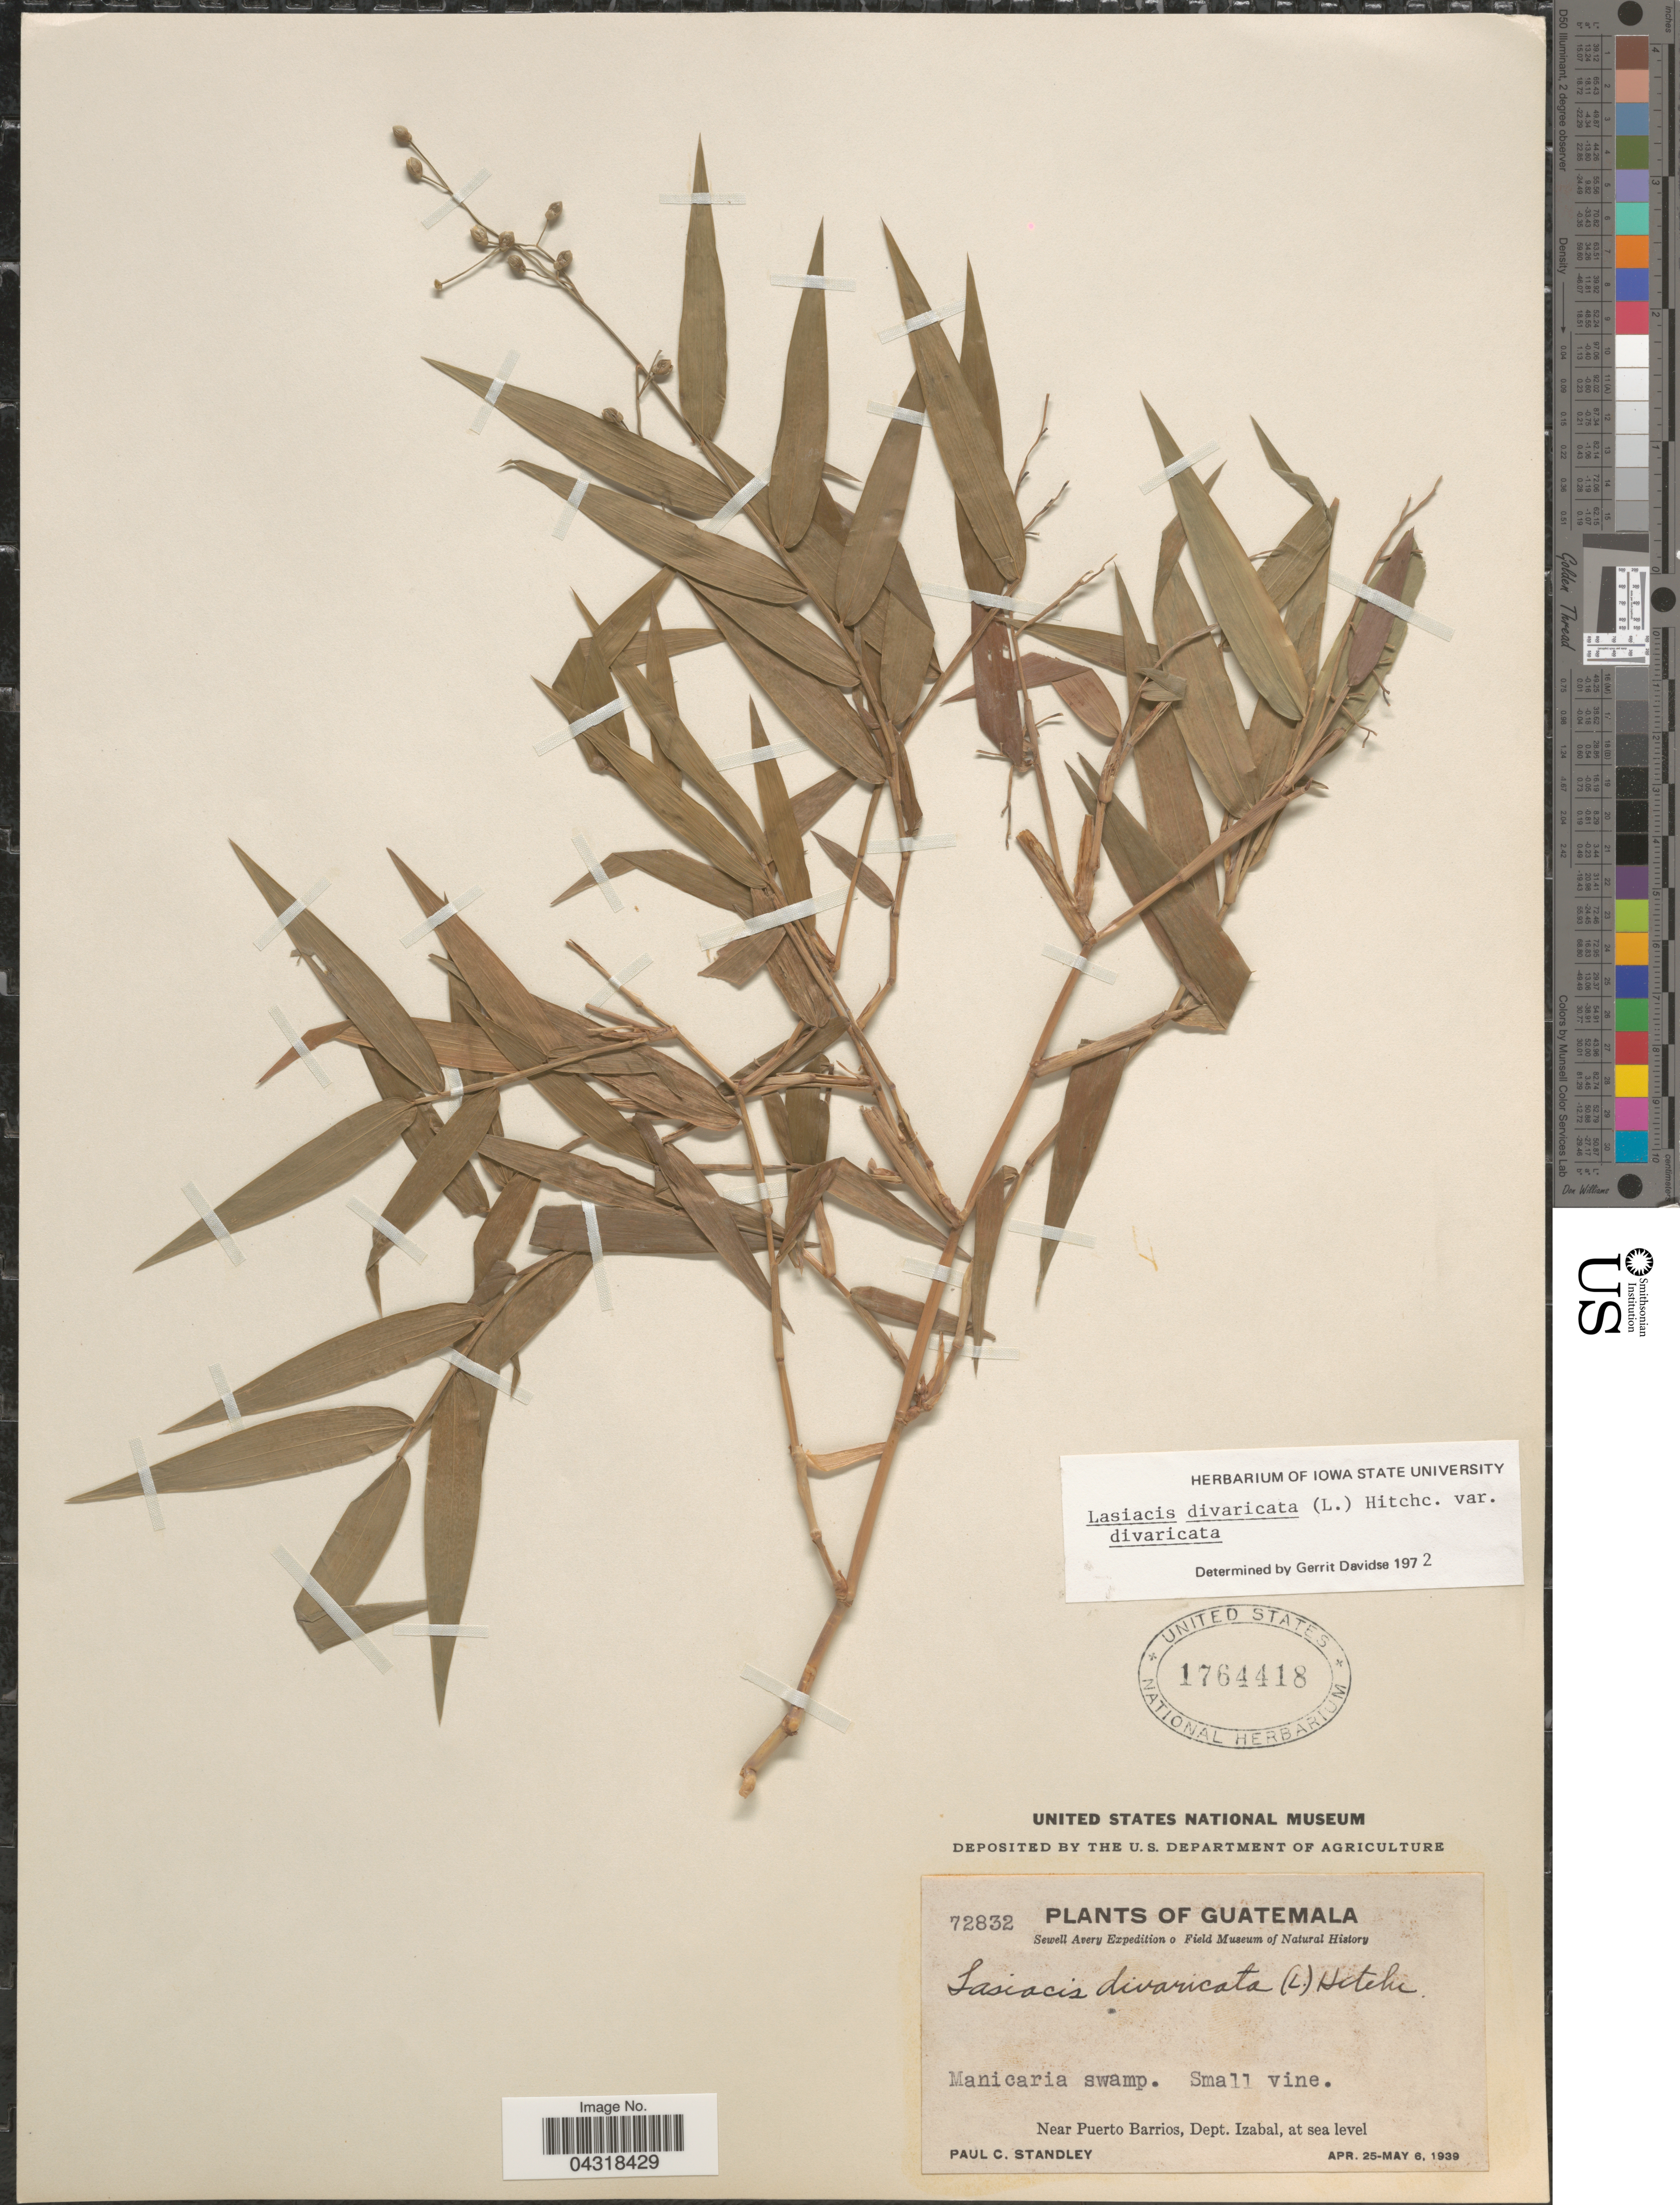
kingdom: Plantae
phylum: Tracheophyta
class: Liliopsida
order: Poales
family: Poaceae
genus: Lasiacis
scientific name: Lasiacis divaricata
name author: (L.) Hitchc.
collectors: P. C. Standley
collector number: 72832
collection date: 1939-04-25/1939-05-06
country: Guatemala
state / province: Izabal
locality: Sewell Avery Expedition o Field Museum of Natural History. Near Puerto Barrios, Dept. Izabal.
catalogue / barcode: US 1764418